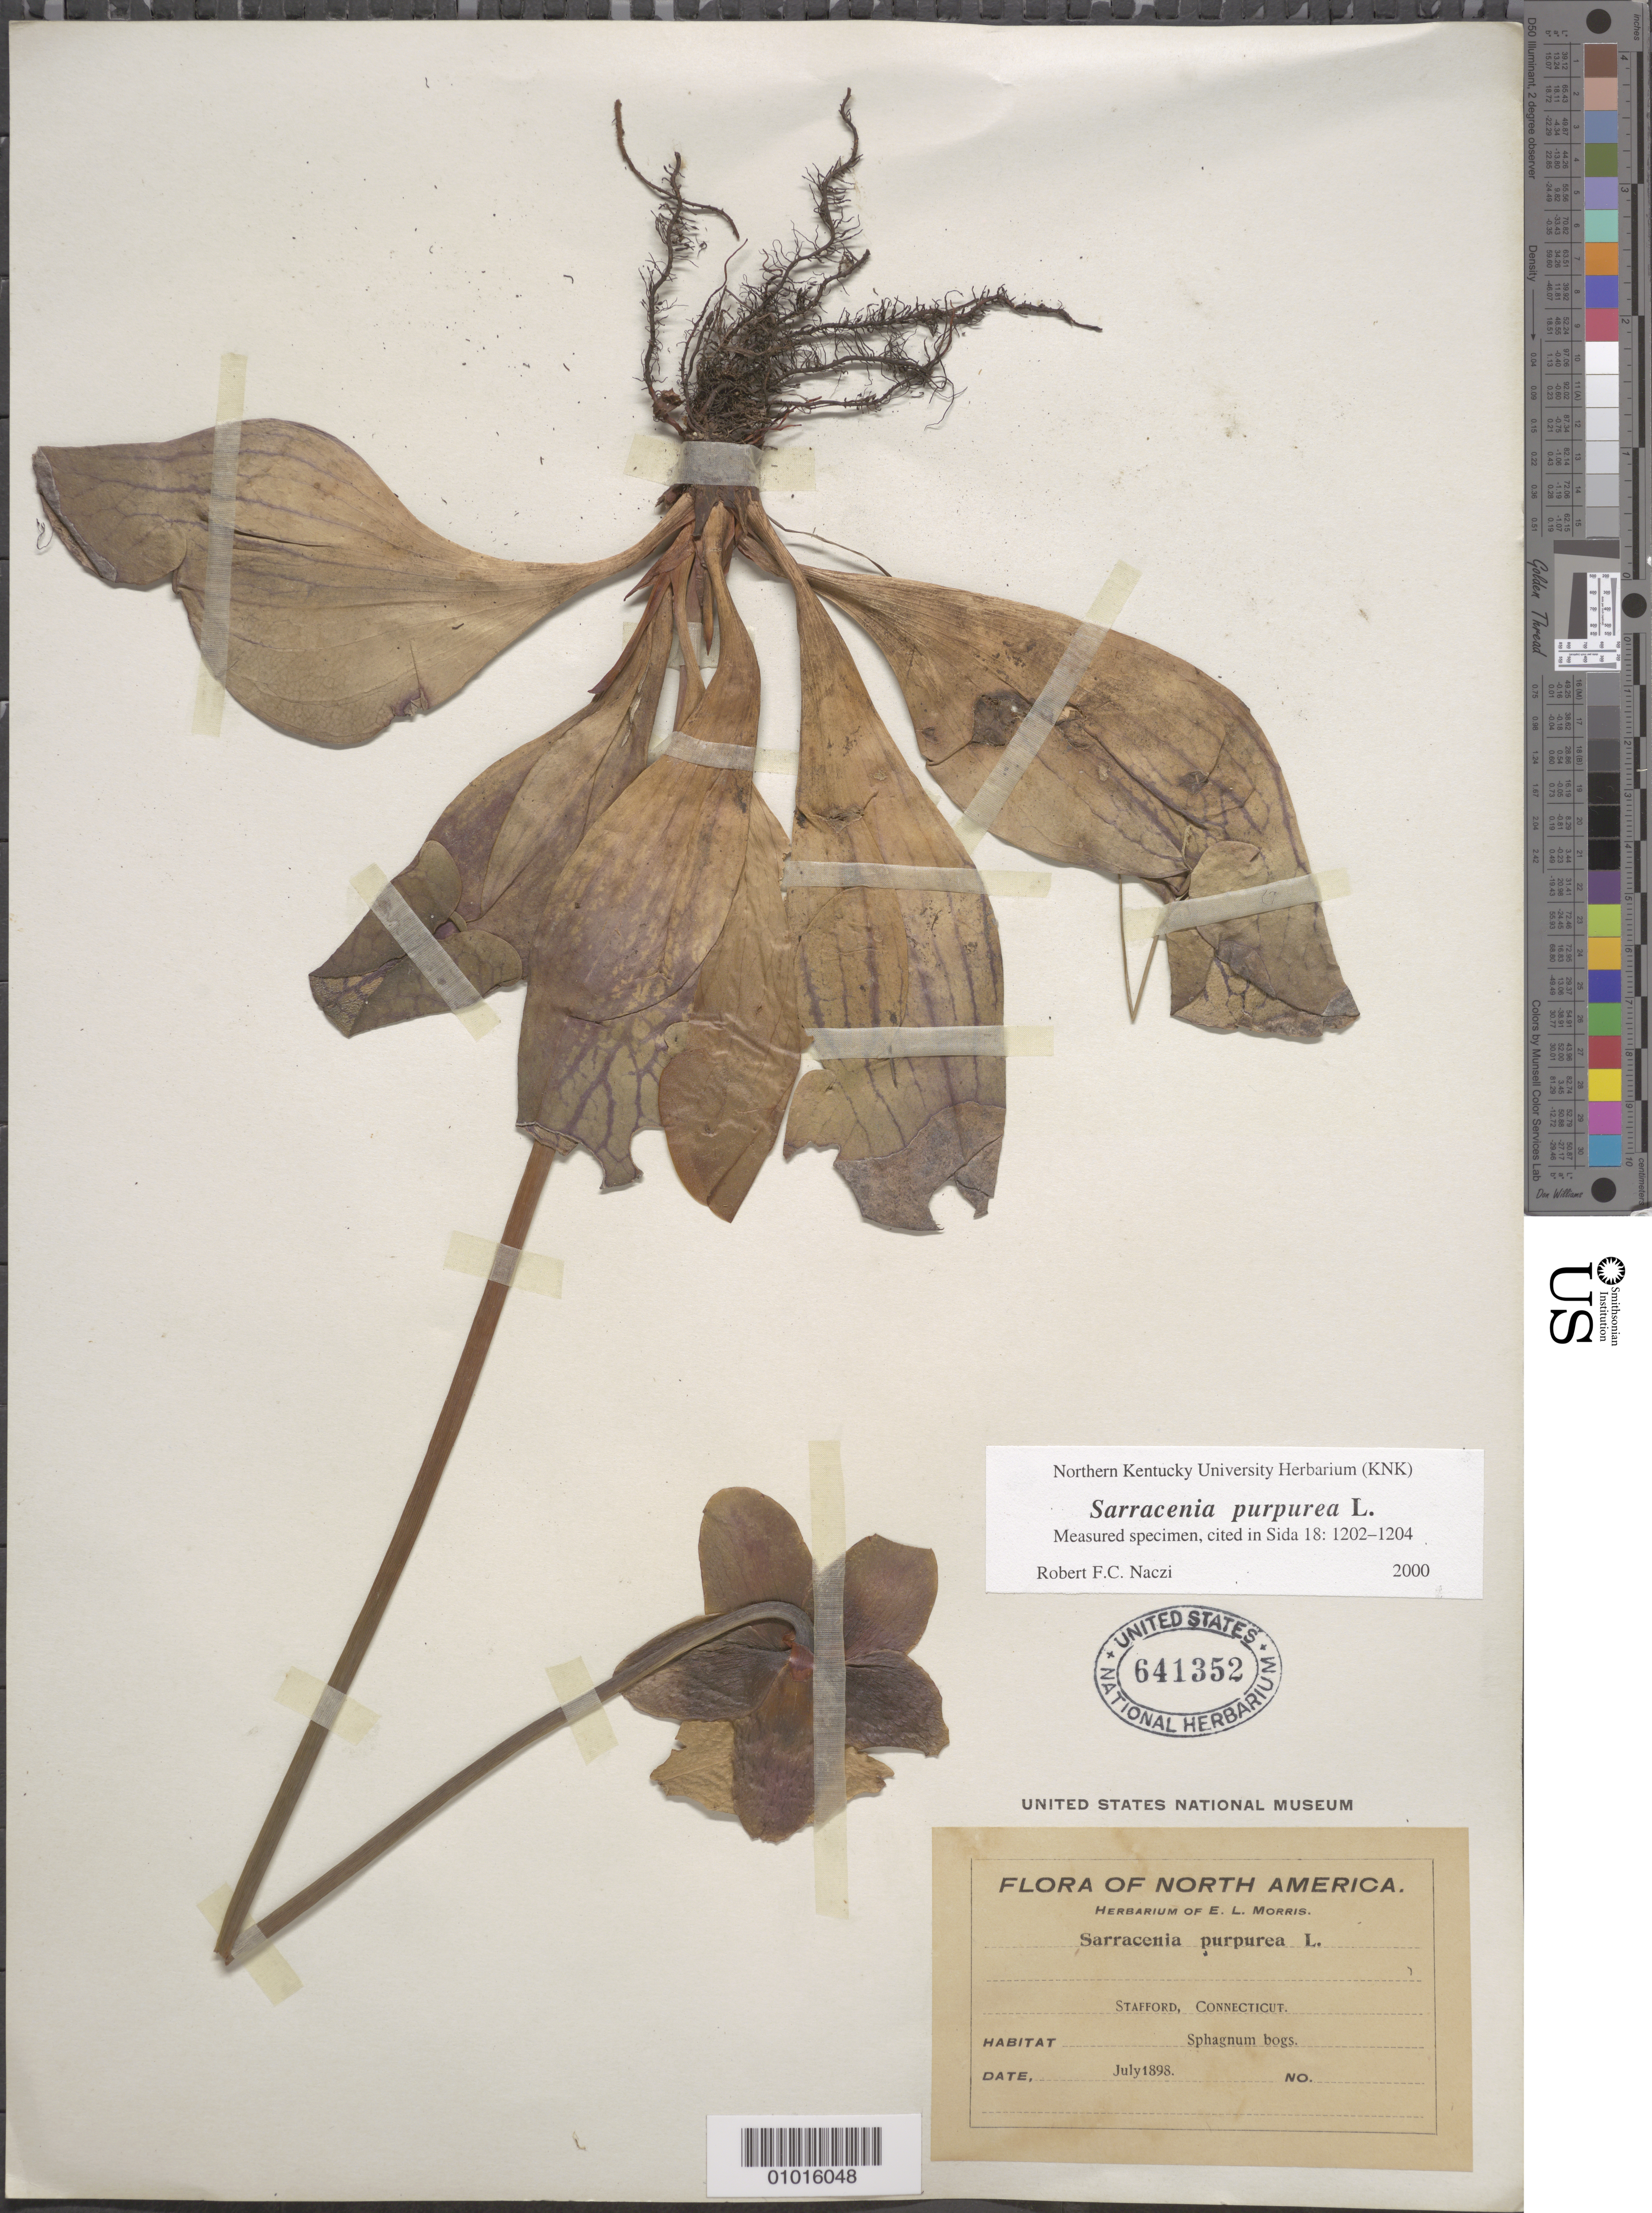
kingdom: Plantae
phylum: Tracheophyta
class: Magnoliopsida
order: Ericales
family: Sarraceniaceae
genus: Sarracenia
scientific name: Sarracenia purpurea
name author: L.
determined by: Naczi, R. F. C.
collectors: ex herb. E.L. Morris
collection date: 1898-07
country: United States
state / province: Connecticut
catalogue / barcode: US 641352